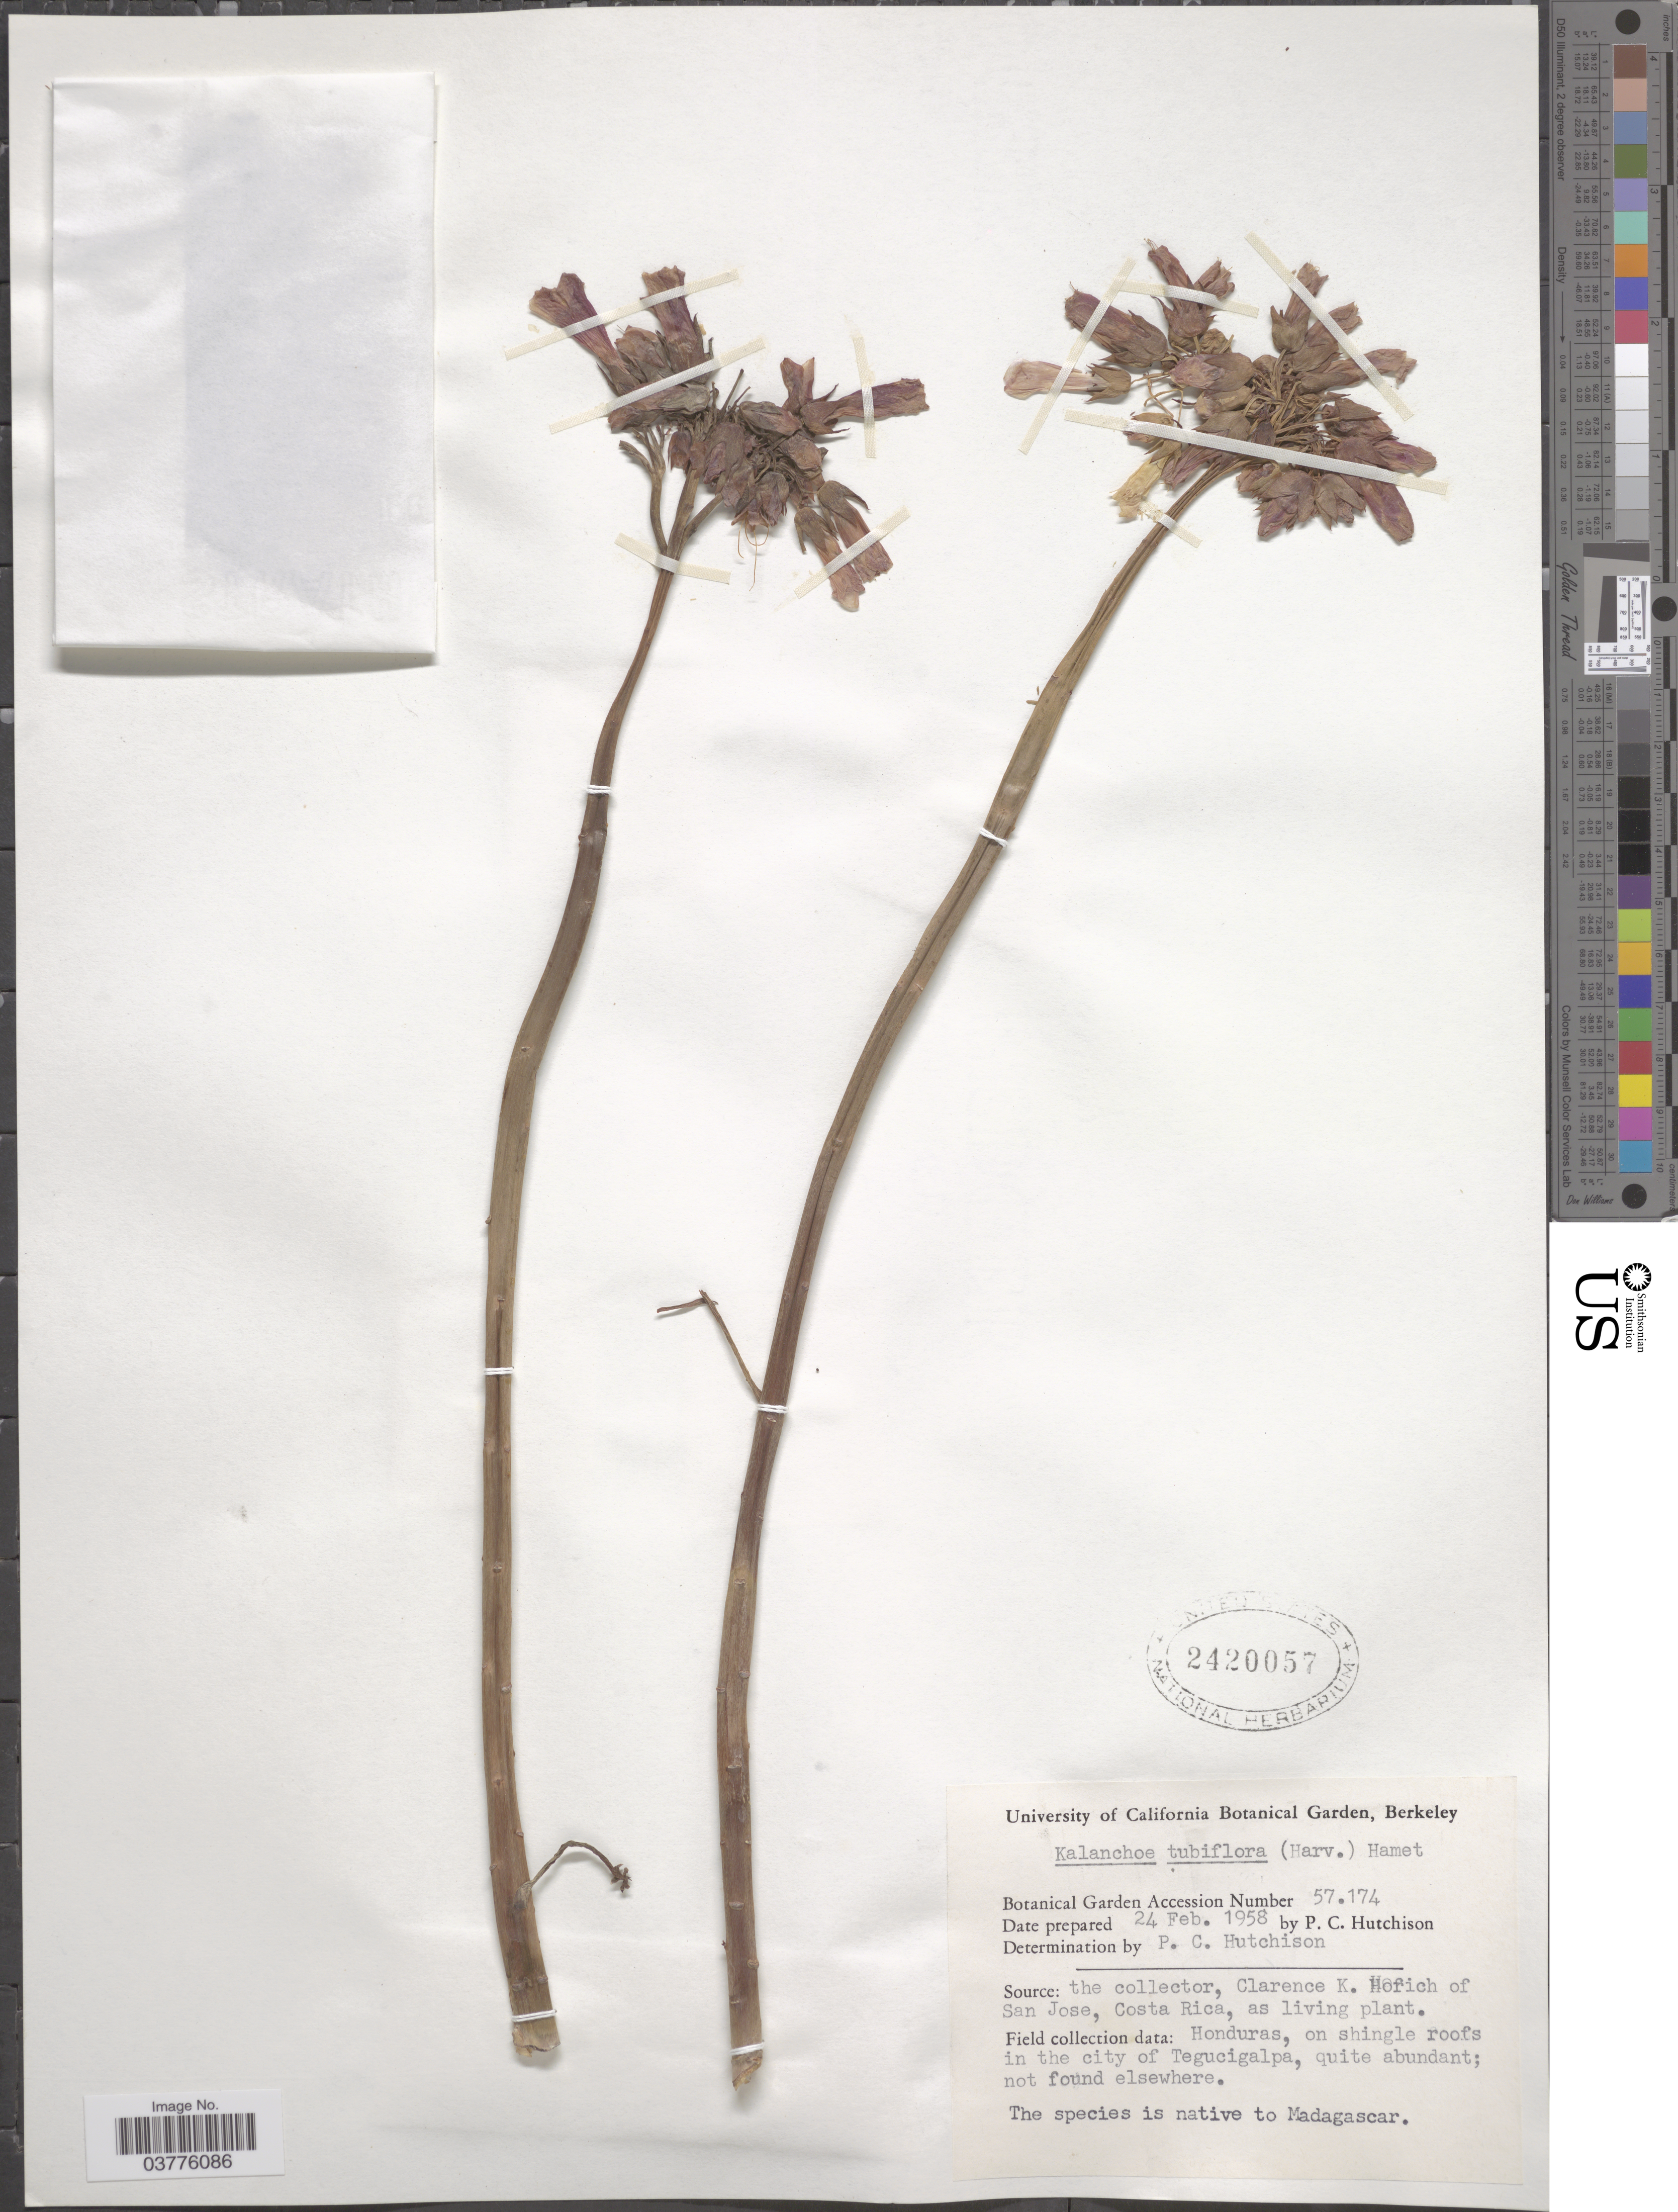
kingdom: Plantae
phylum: Tracheophyta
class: Magnoliopsida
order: Saxifragales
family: Crassulaceae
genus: Kalanchoe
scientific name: Kalanchoe delagoensis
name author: Eckl. & Zeyh.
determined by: Wagner, W. L., (BOT), Smithsonian Institution - National Museum of Natural History (UNITED STATES)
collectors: P. C. Hutchison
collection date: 1958-02-24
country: United States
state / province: California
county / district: Alameda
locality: University of California Botanical Garden, Berkeley.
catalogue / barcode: US 2420057